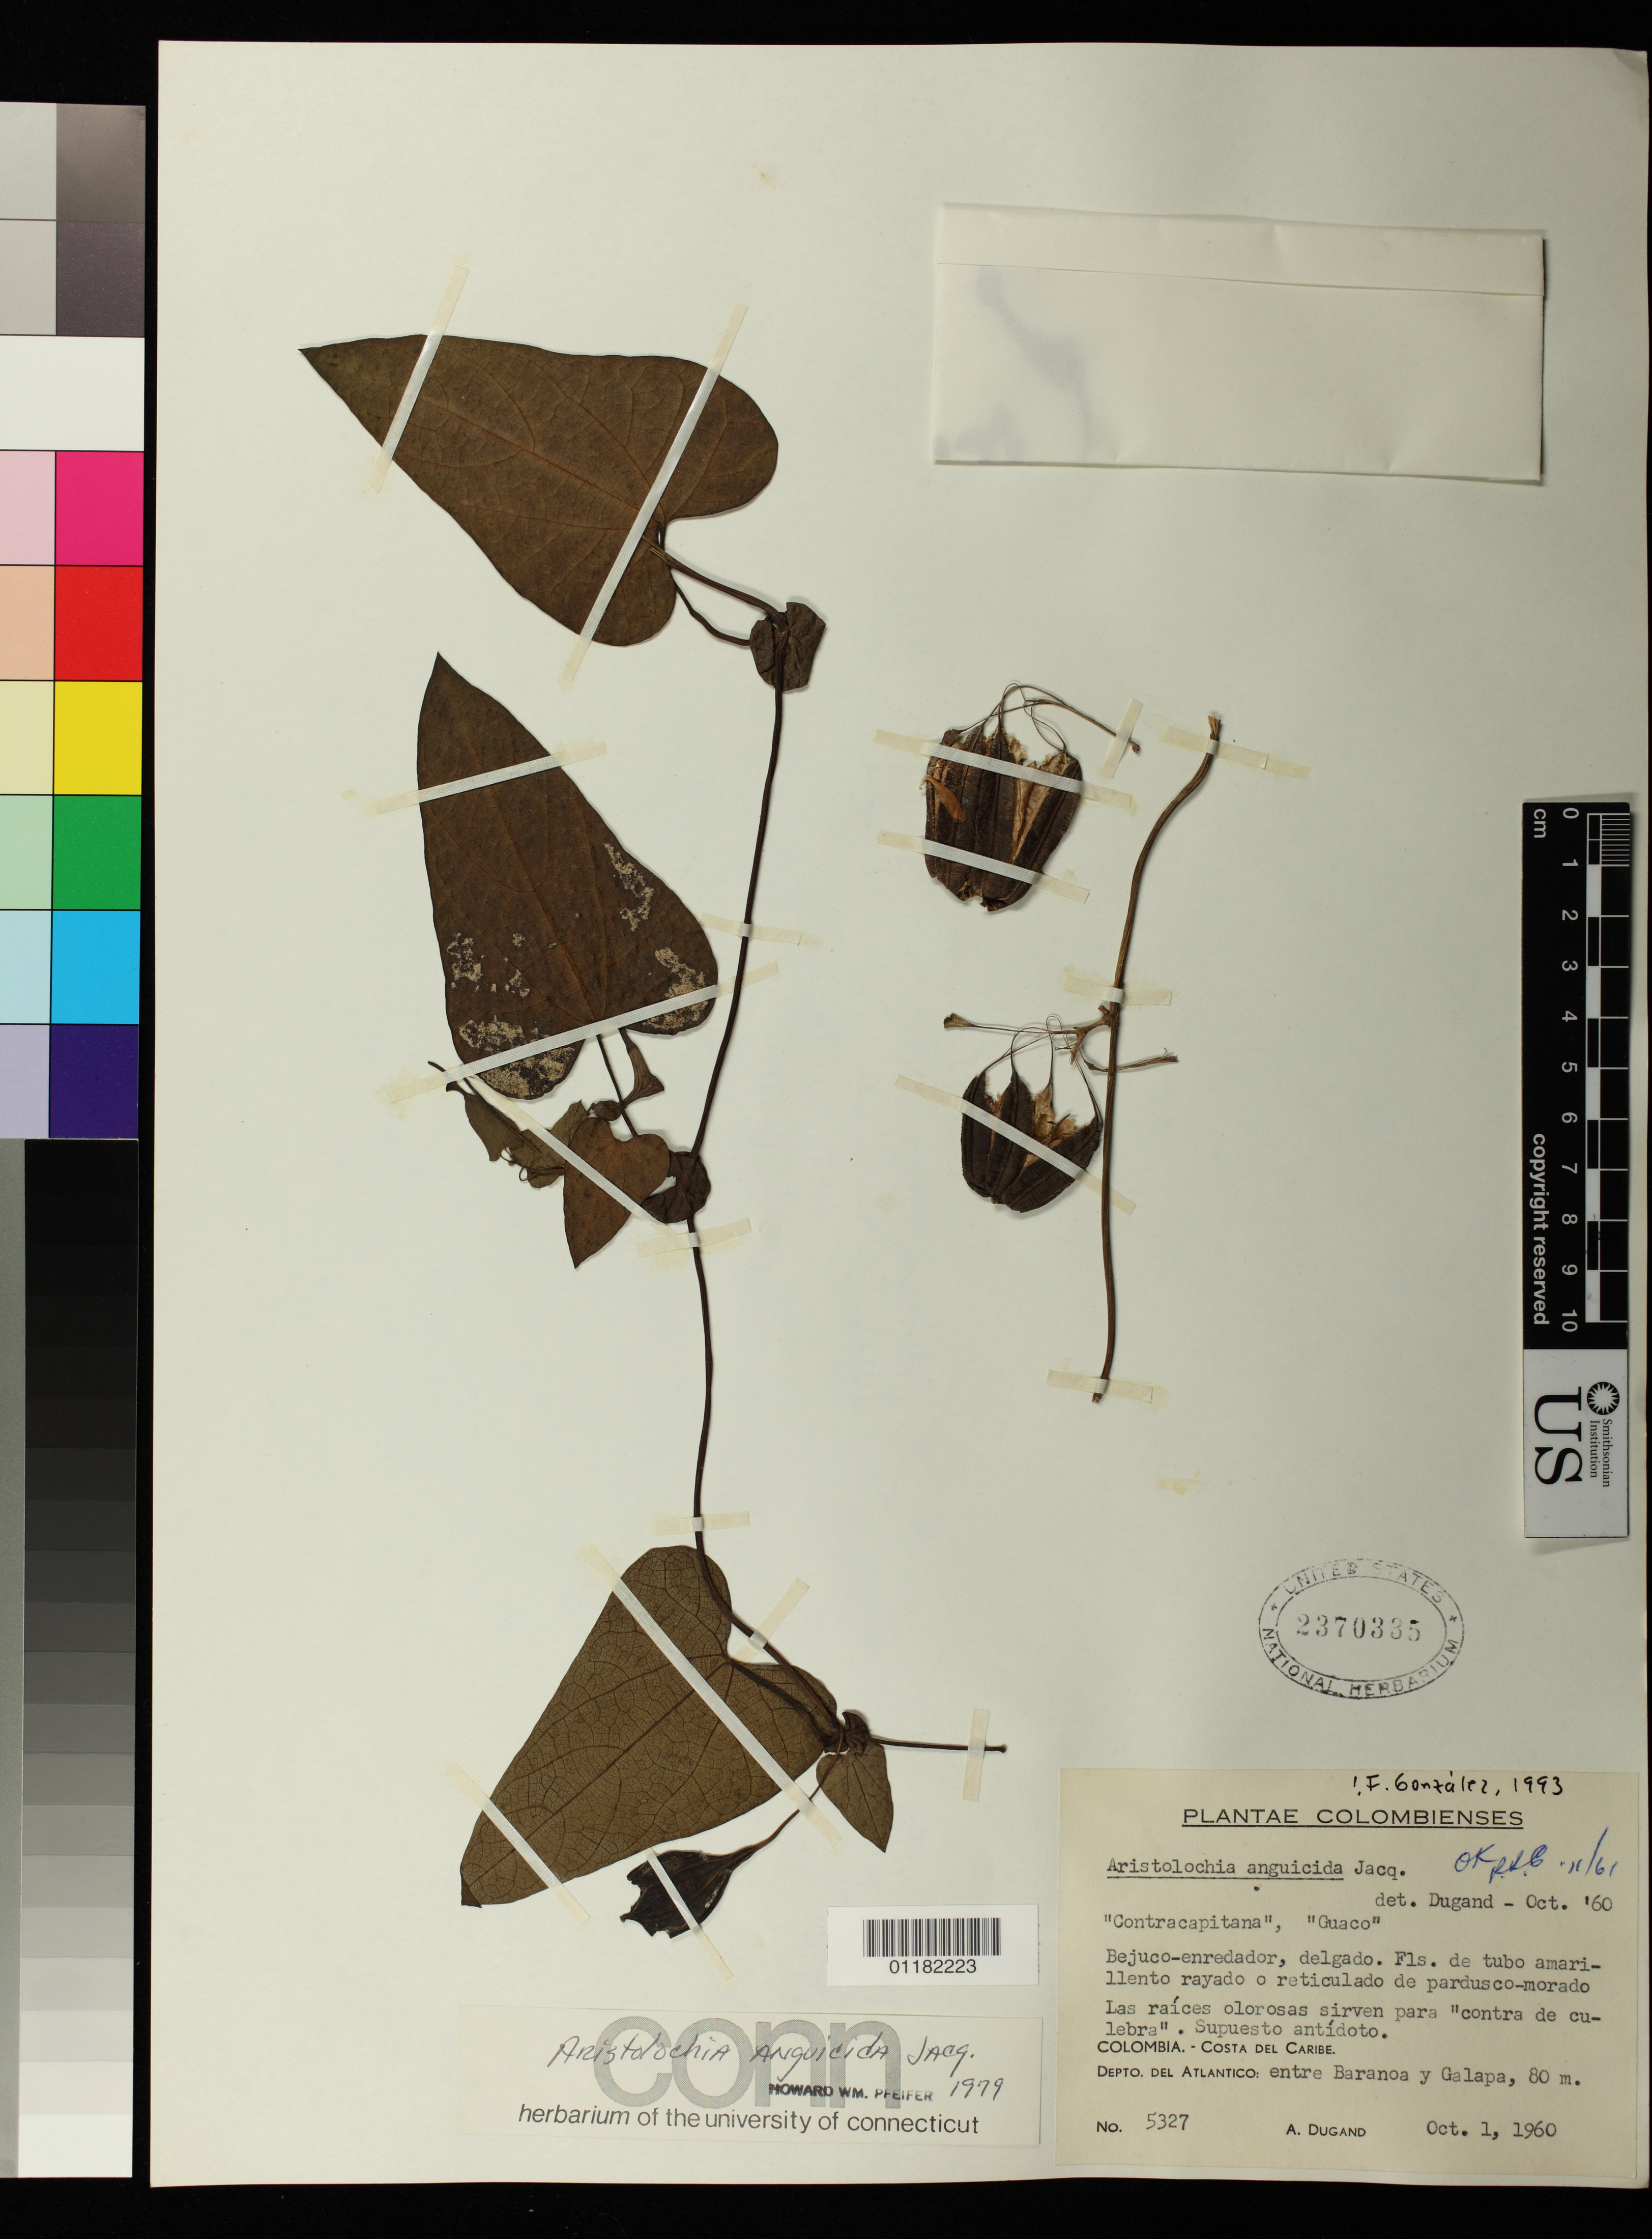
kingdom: Plantae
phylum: Tracheophyta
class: Magnoliopsida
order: Piperales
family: Aristolochiaceae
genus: Aristolochia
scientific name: Aristolochia anguicida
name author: Jacq.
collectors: A. Dugand G.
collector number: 5327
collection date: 1960-10-01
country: Colombia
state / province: Atlántico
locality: Costa Del Caribe Baranoa y Galapa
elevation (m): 80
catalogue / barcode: US 2370335